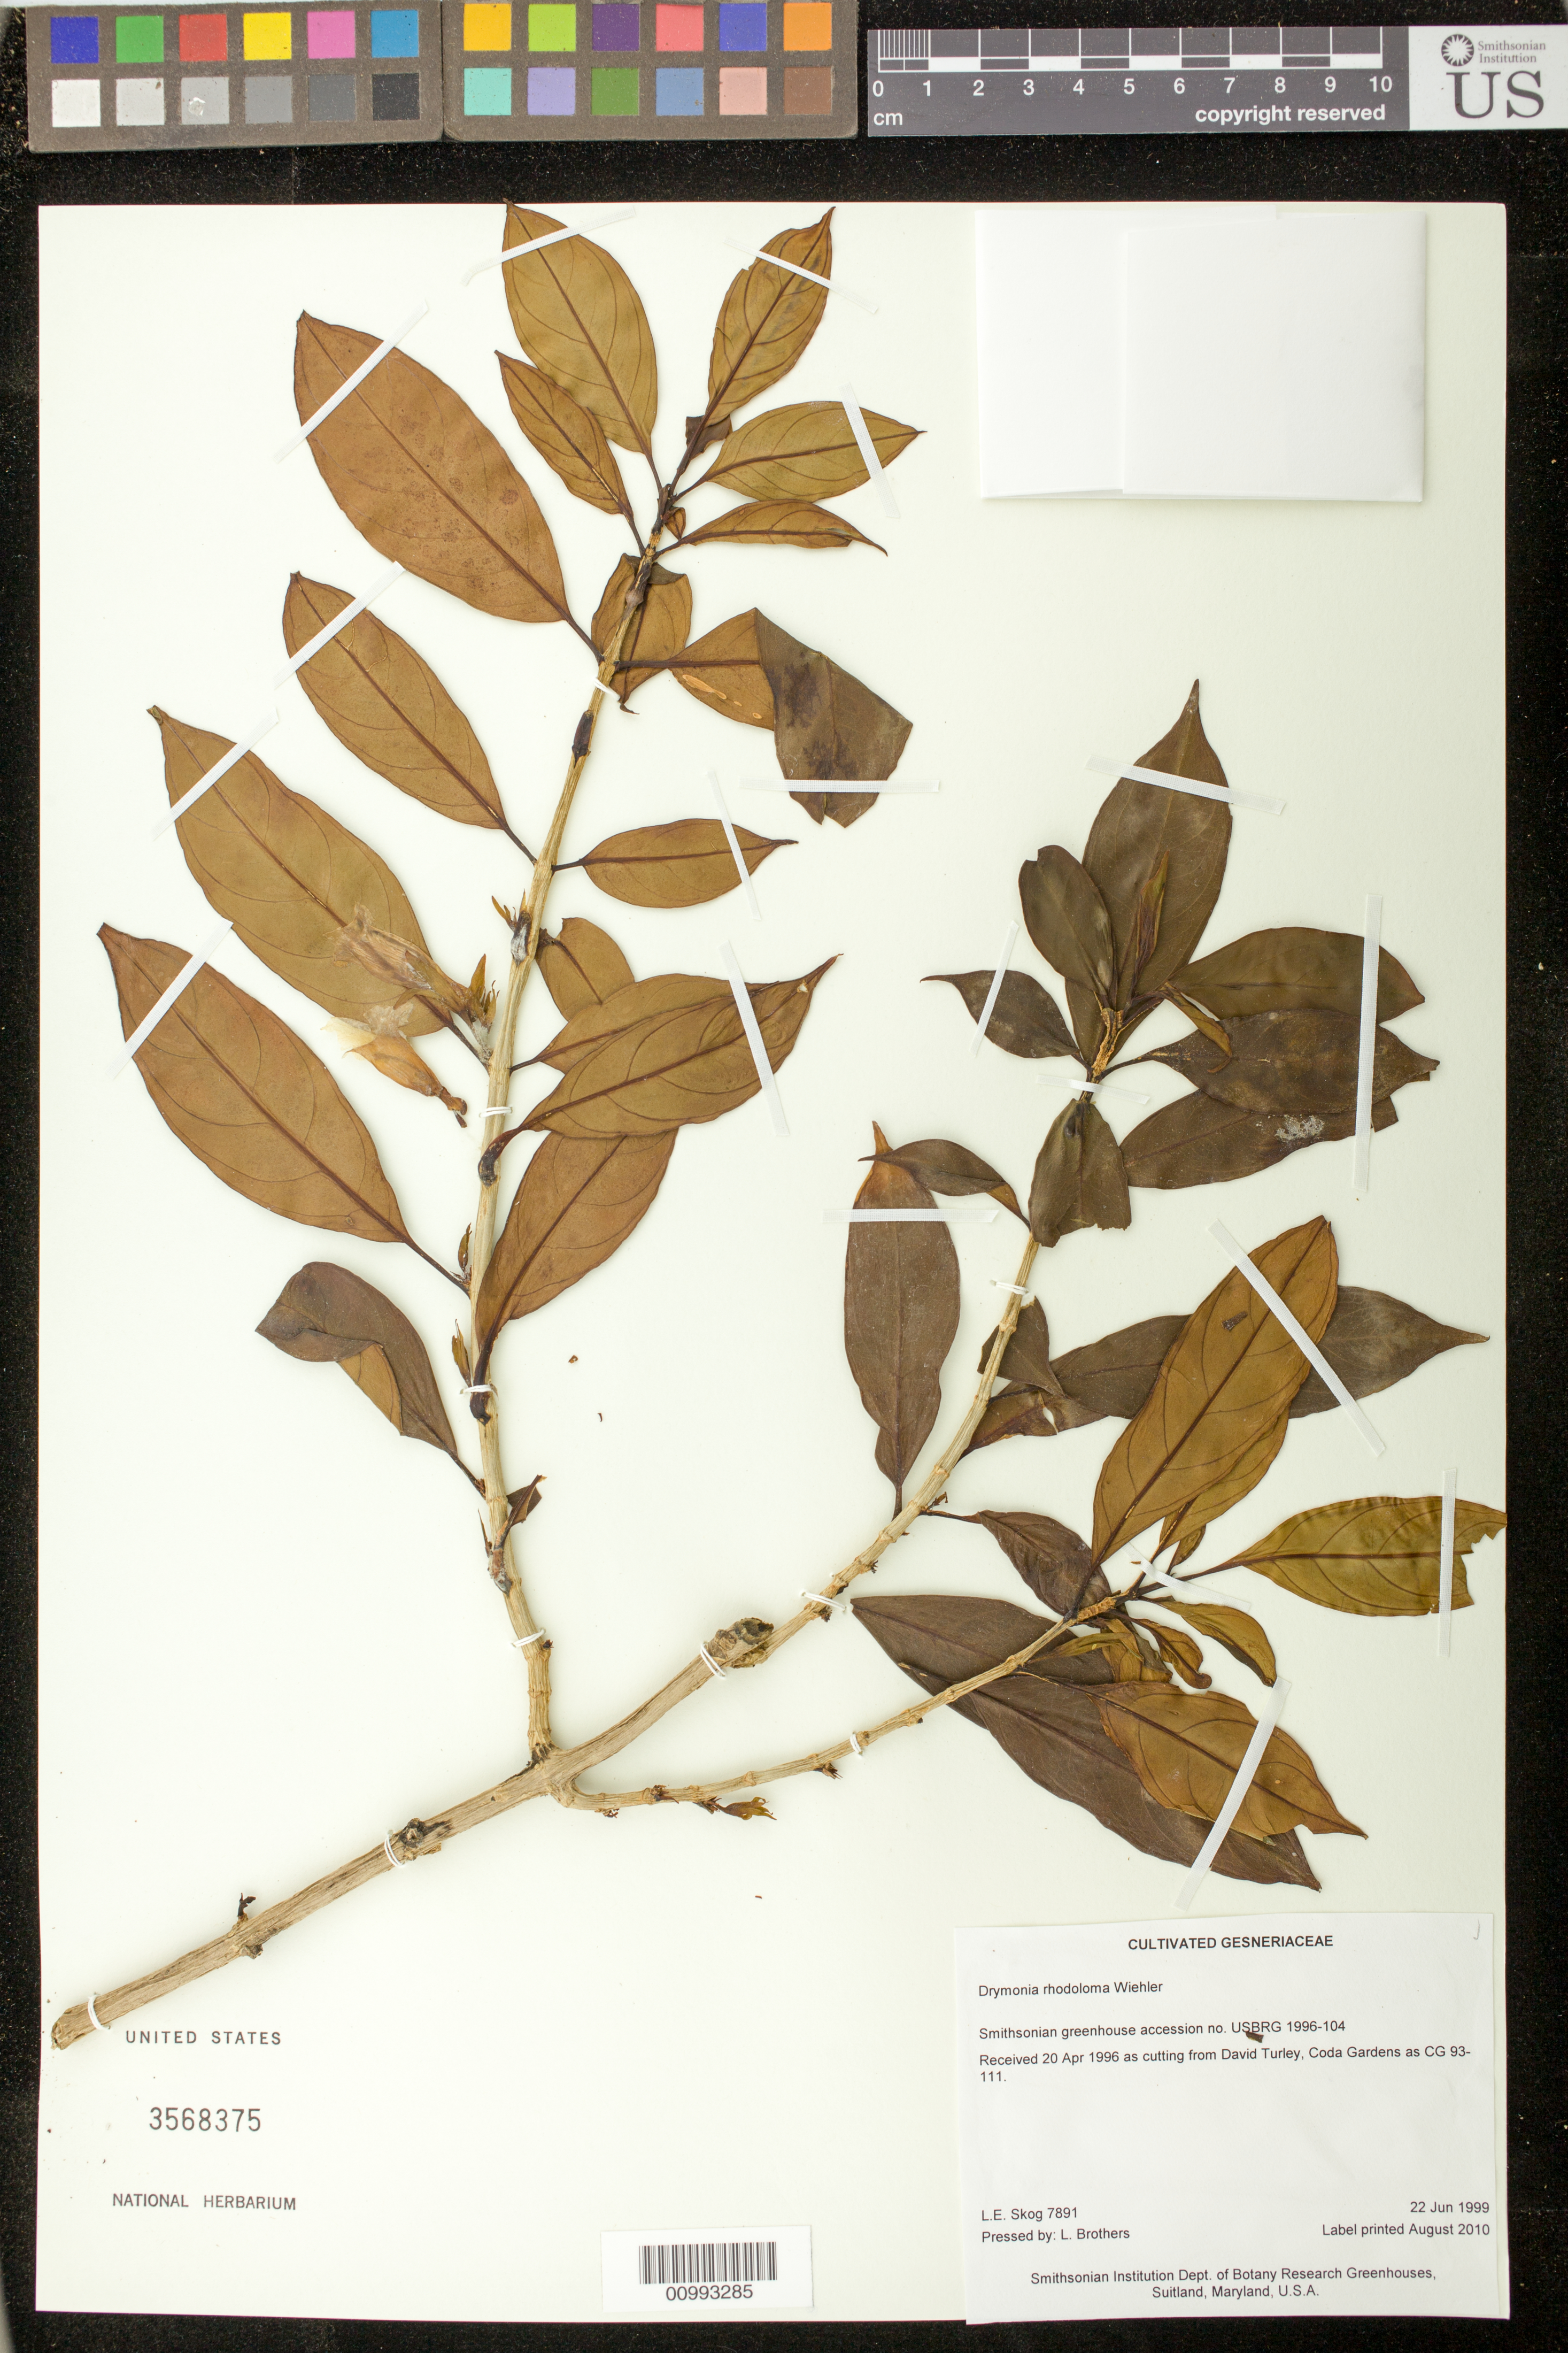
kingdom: Plantae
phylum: Tracheophyta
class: Magnoliopsida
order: Lamiales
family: Gesneriaceae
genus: Drymonia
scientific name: Drymonia rhodoloma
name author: Wiehler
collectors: L. E. Skog & L. Brothers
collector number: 7891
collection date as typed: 22 Jun 1999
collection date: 1999-06-22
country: United States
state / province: Maryland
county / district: Prince George's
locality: Smithsonian Institution Dept. of Botany Research Greenhouses, Suitland, Maryland, U.S.A.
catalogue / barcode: US 3568375